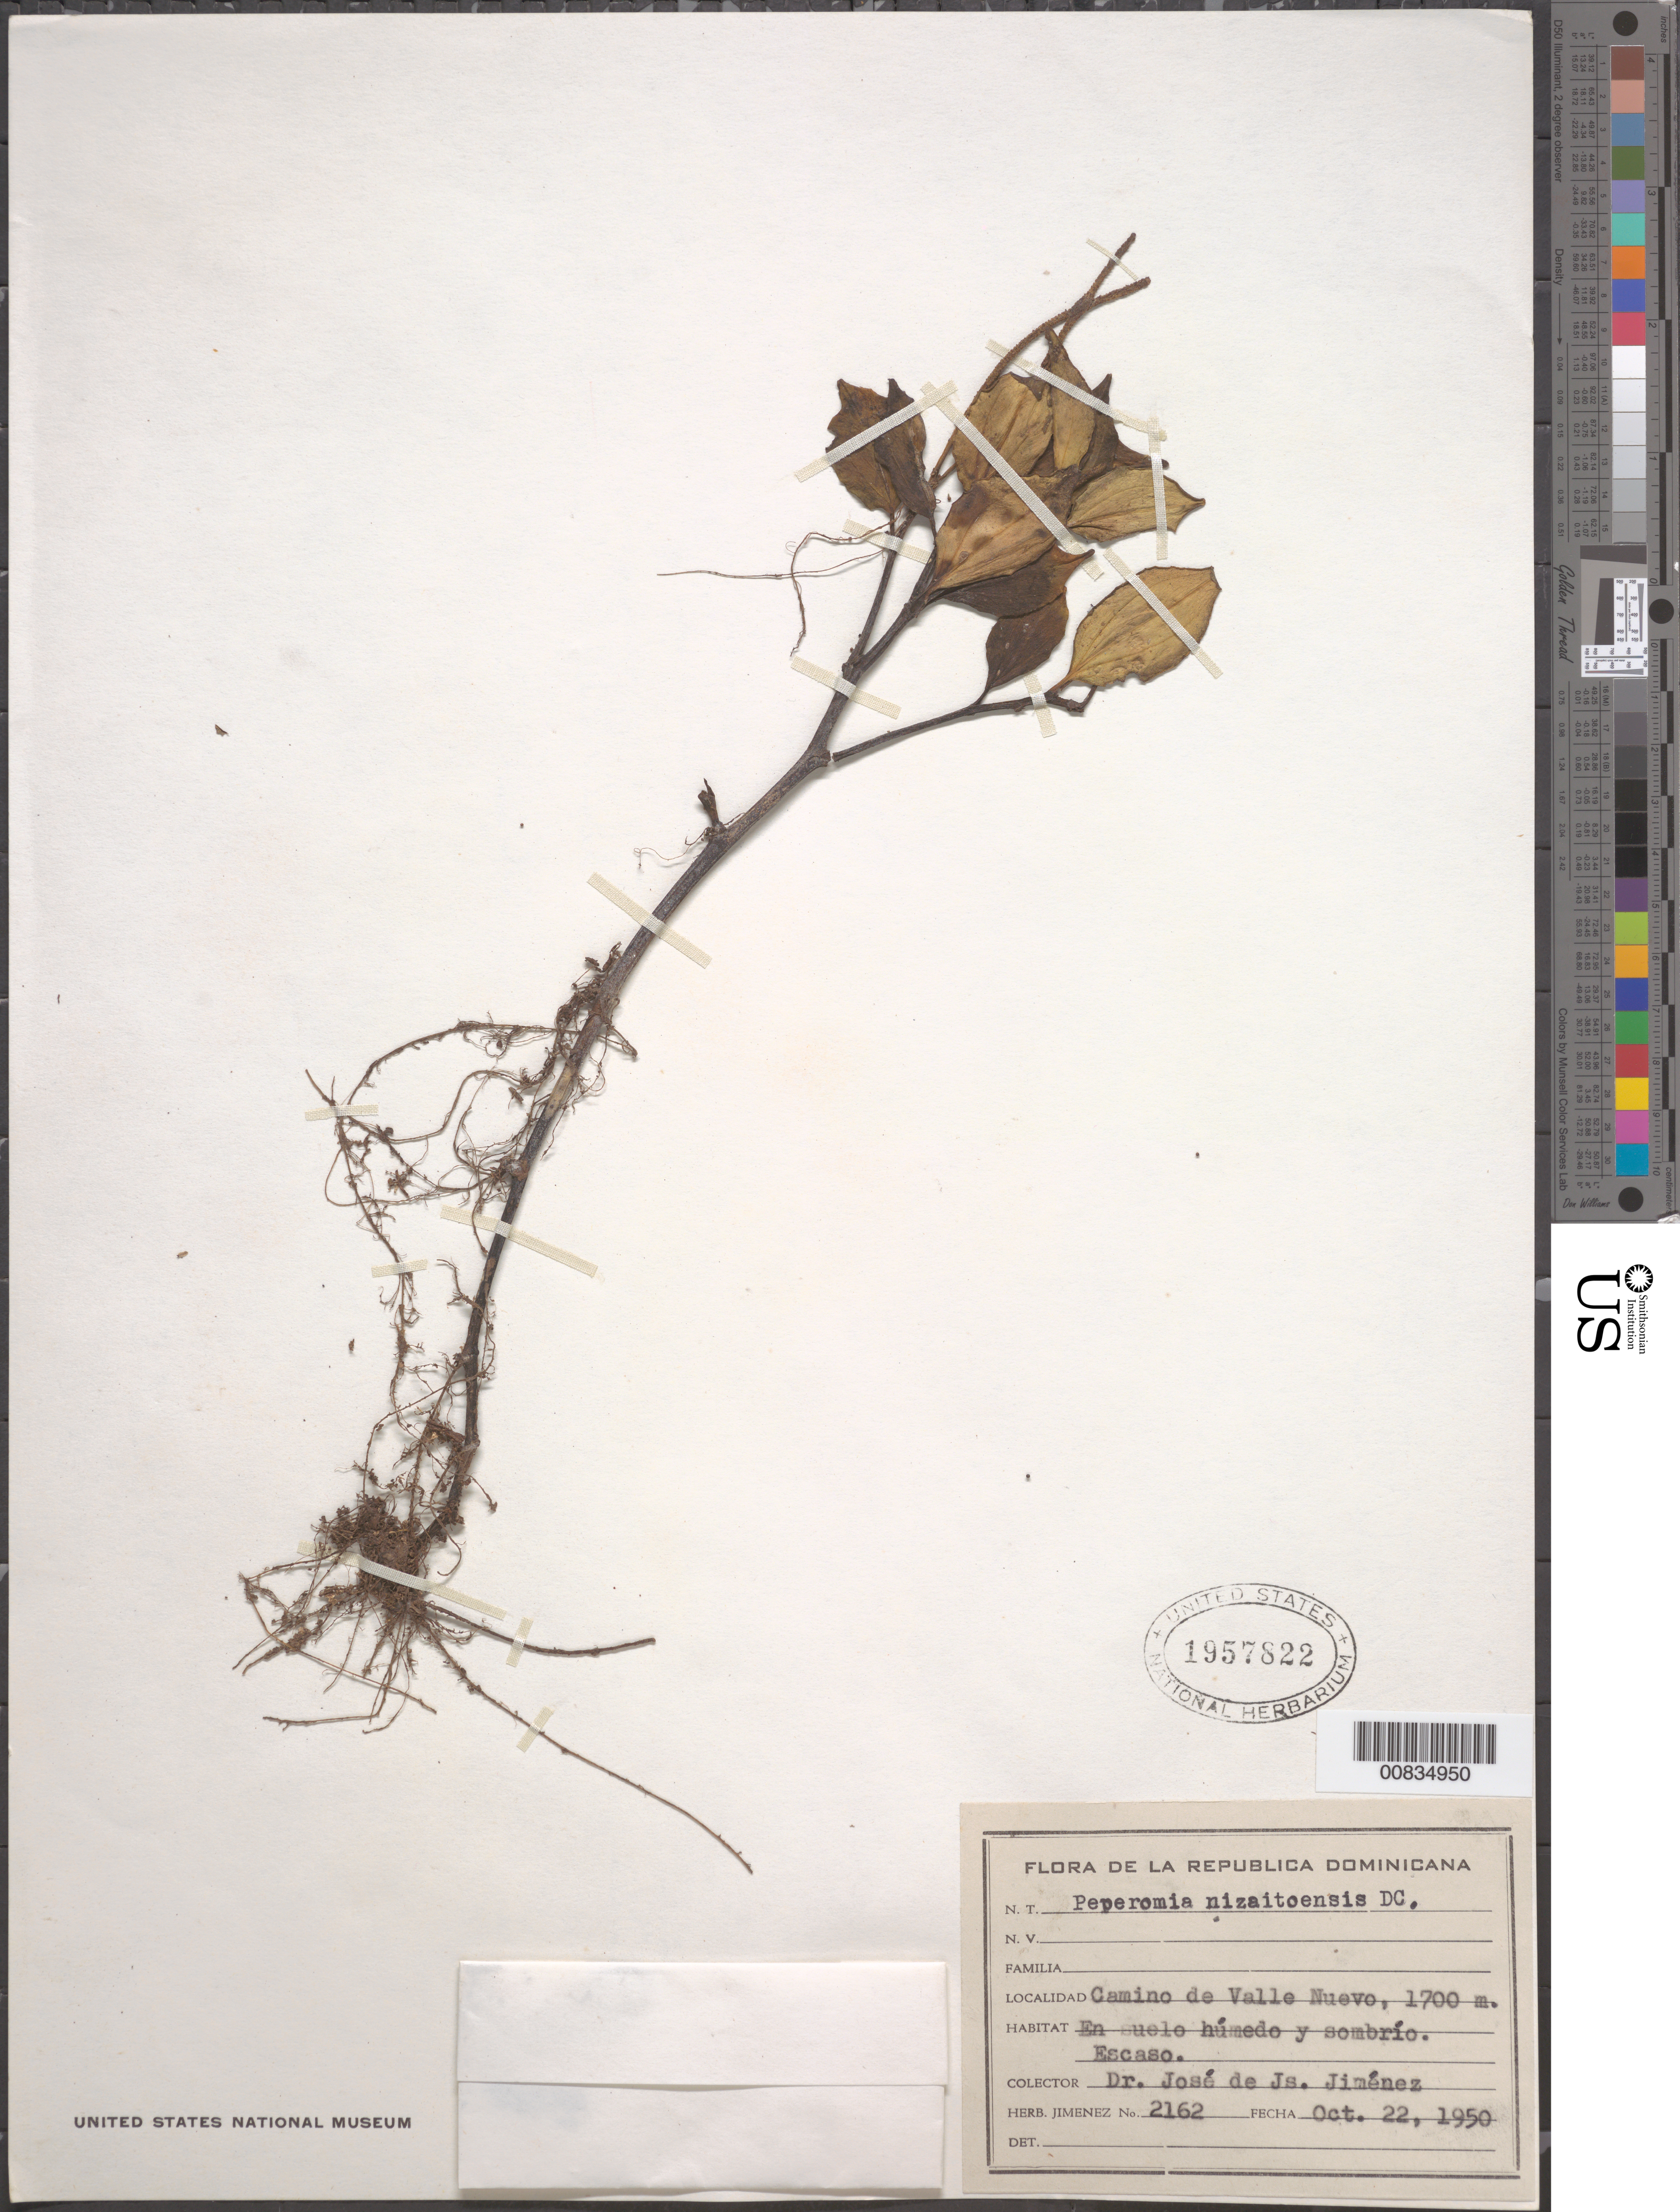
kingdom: Plantae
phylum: Tracheophyta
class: Magnoliopsida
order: Piperales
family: Piperaceae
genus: Peperomia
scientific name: Peperomia nizaitoensis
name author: C. DC.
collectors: J. J. Jiménez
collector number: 2162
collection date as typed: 22 Oct 1950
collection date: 1950-10-22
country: Dominican Republic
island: Hispaniola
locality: Camino de Valle Nuevo.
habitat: En suelo húmedo y sombrío.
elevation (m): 1700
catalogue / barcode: US 1957822